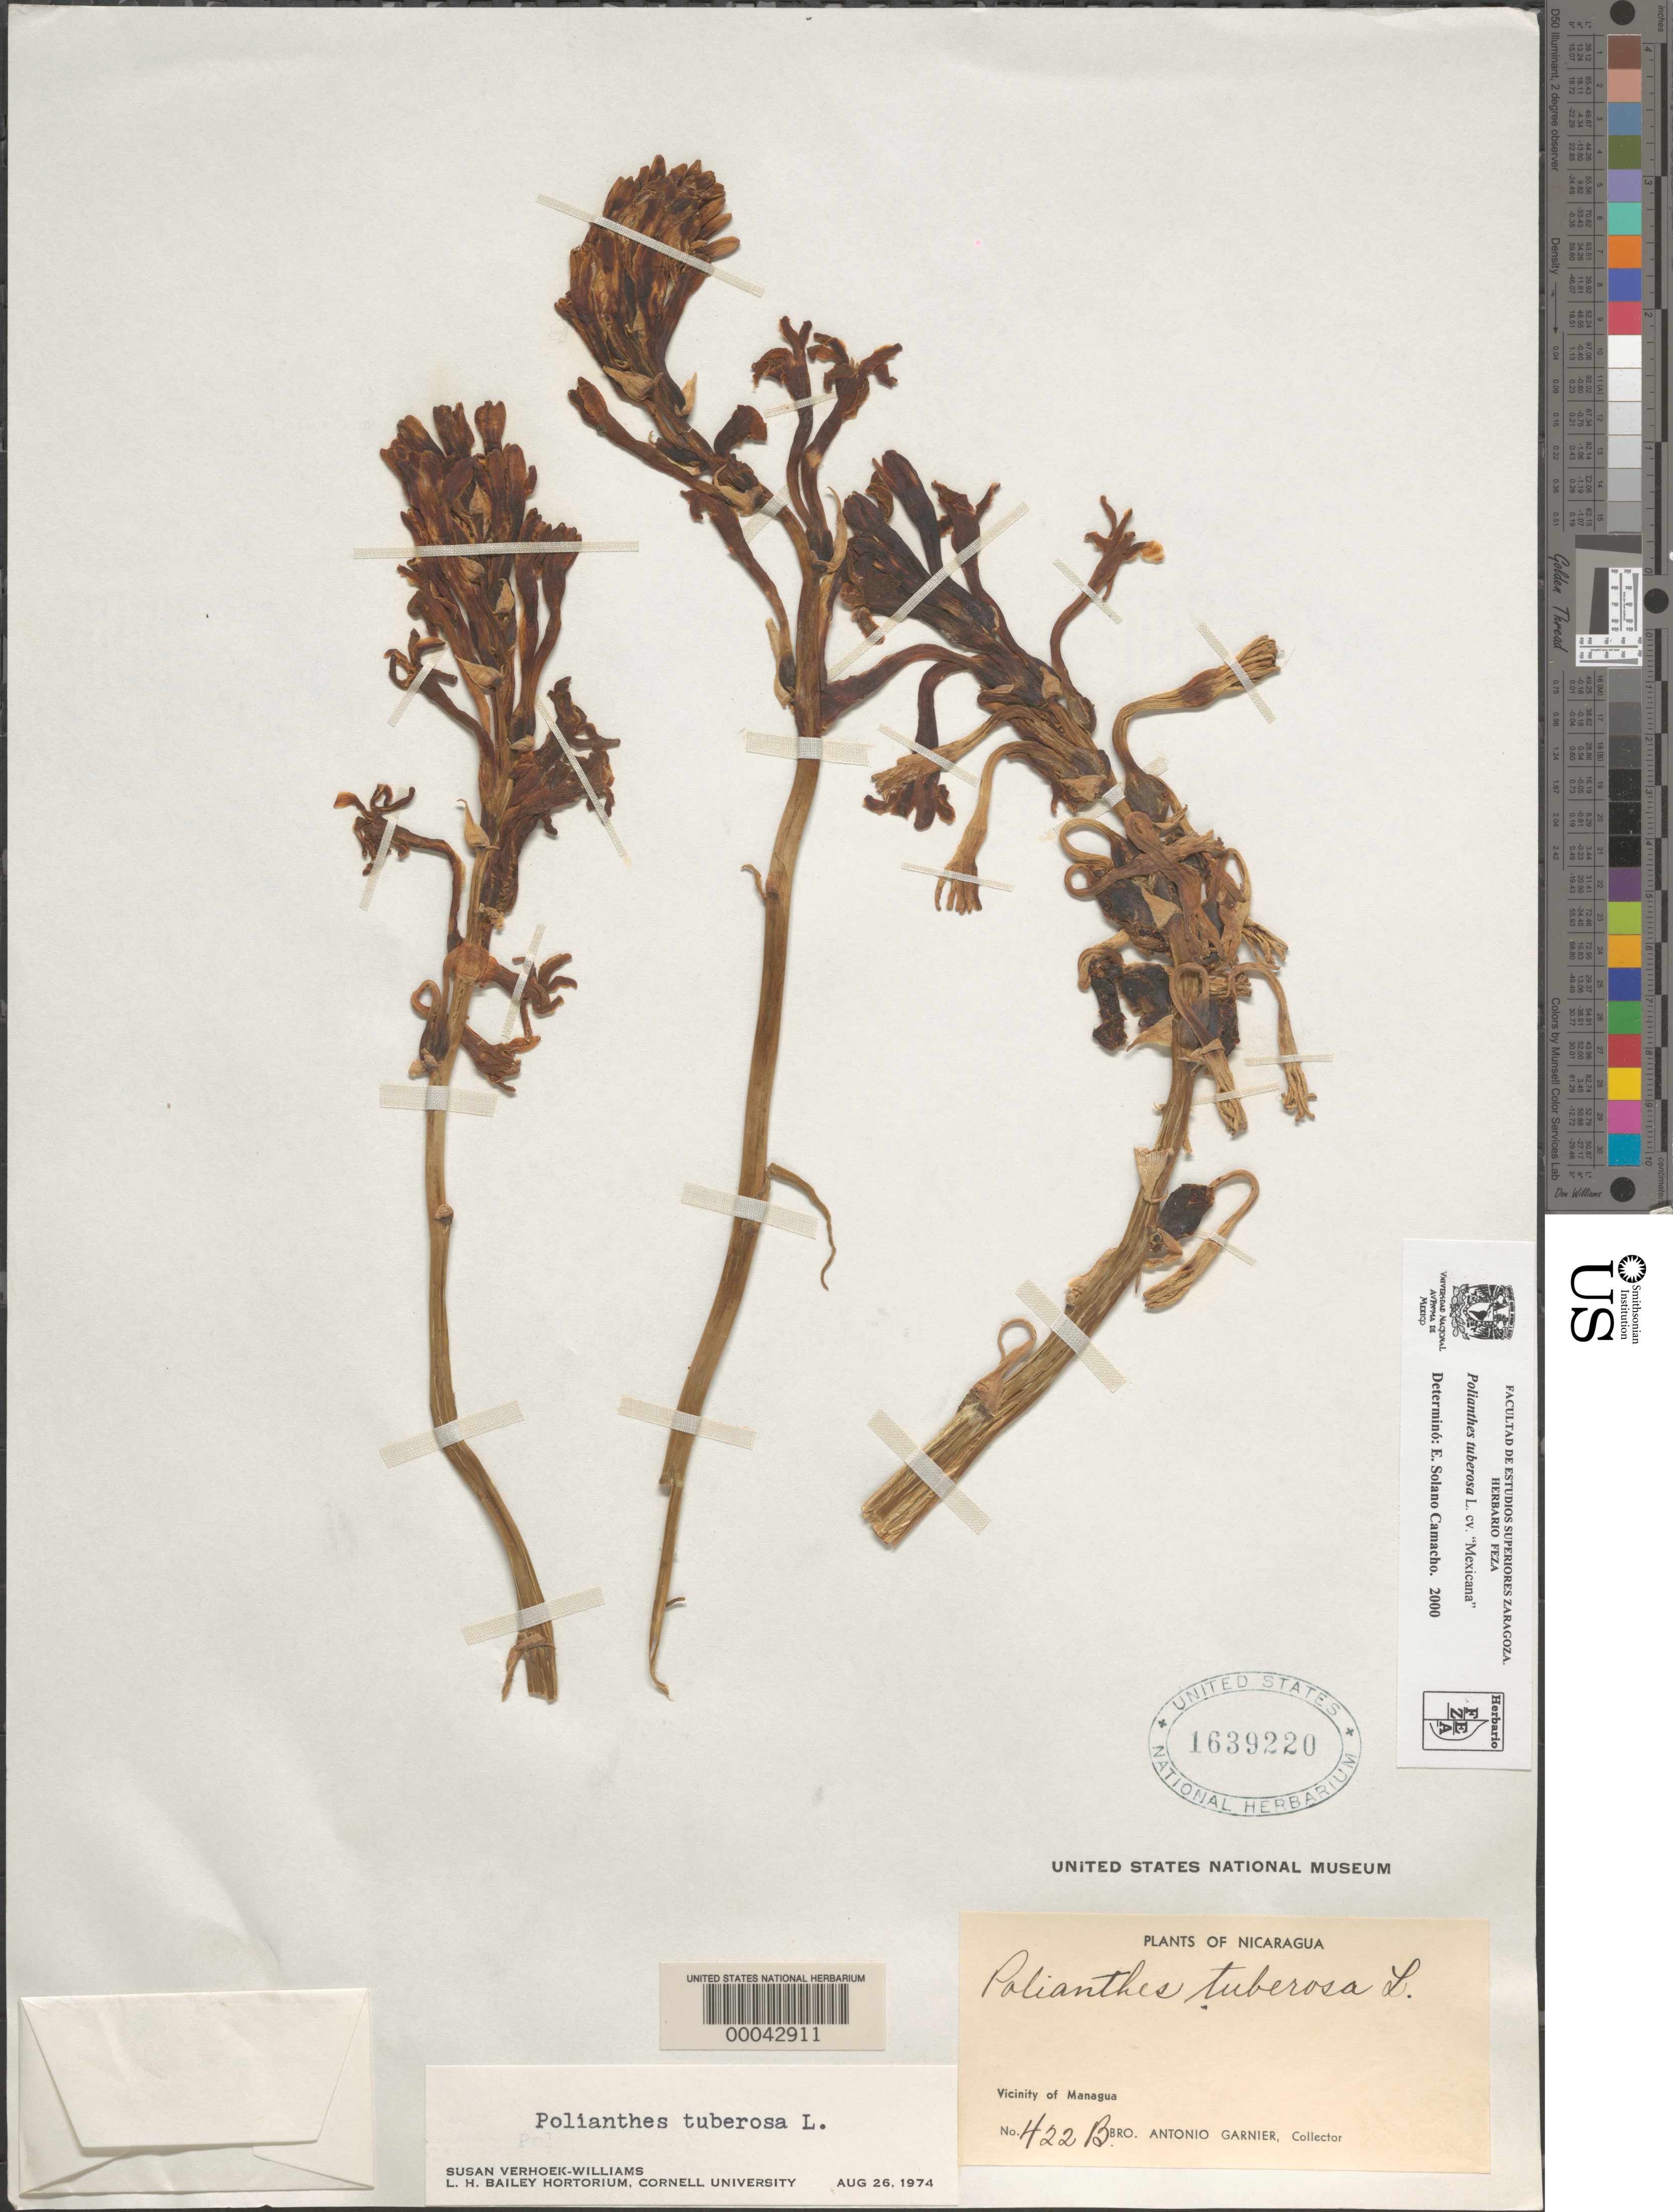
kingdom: Plantae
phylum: Tracheophyta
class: Liliopsida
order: Asparagales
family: Asparagaceae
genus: Polianthes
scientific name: Polianthes tuberosa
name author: L.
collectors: Bro. A. Garnier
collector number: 422B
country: Nicaragua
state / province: Managua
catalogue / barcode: US 1639220